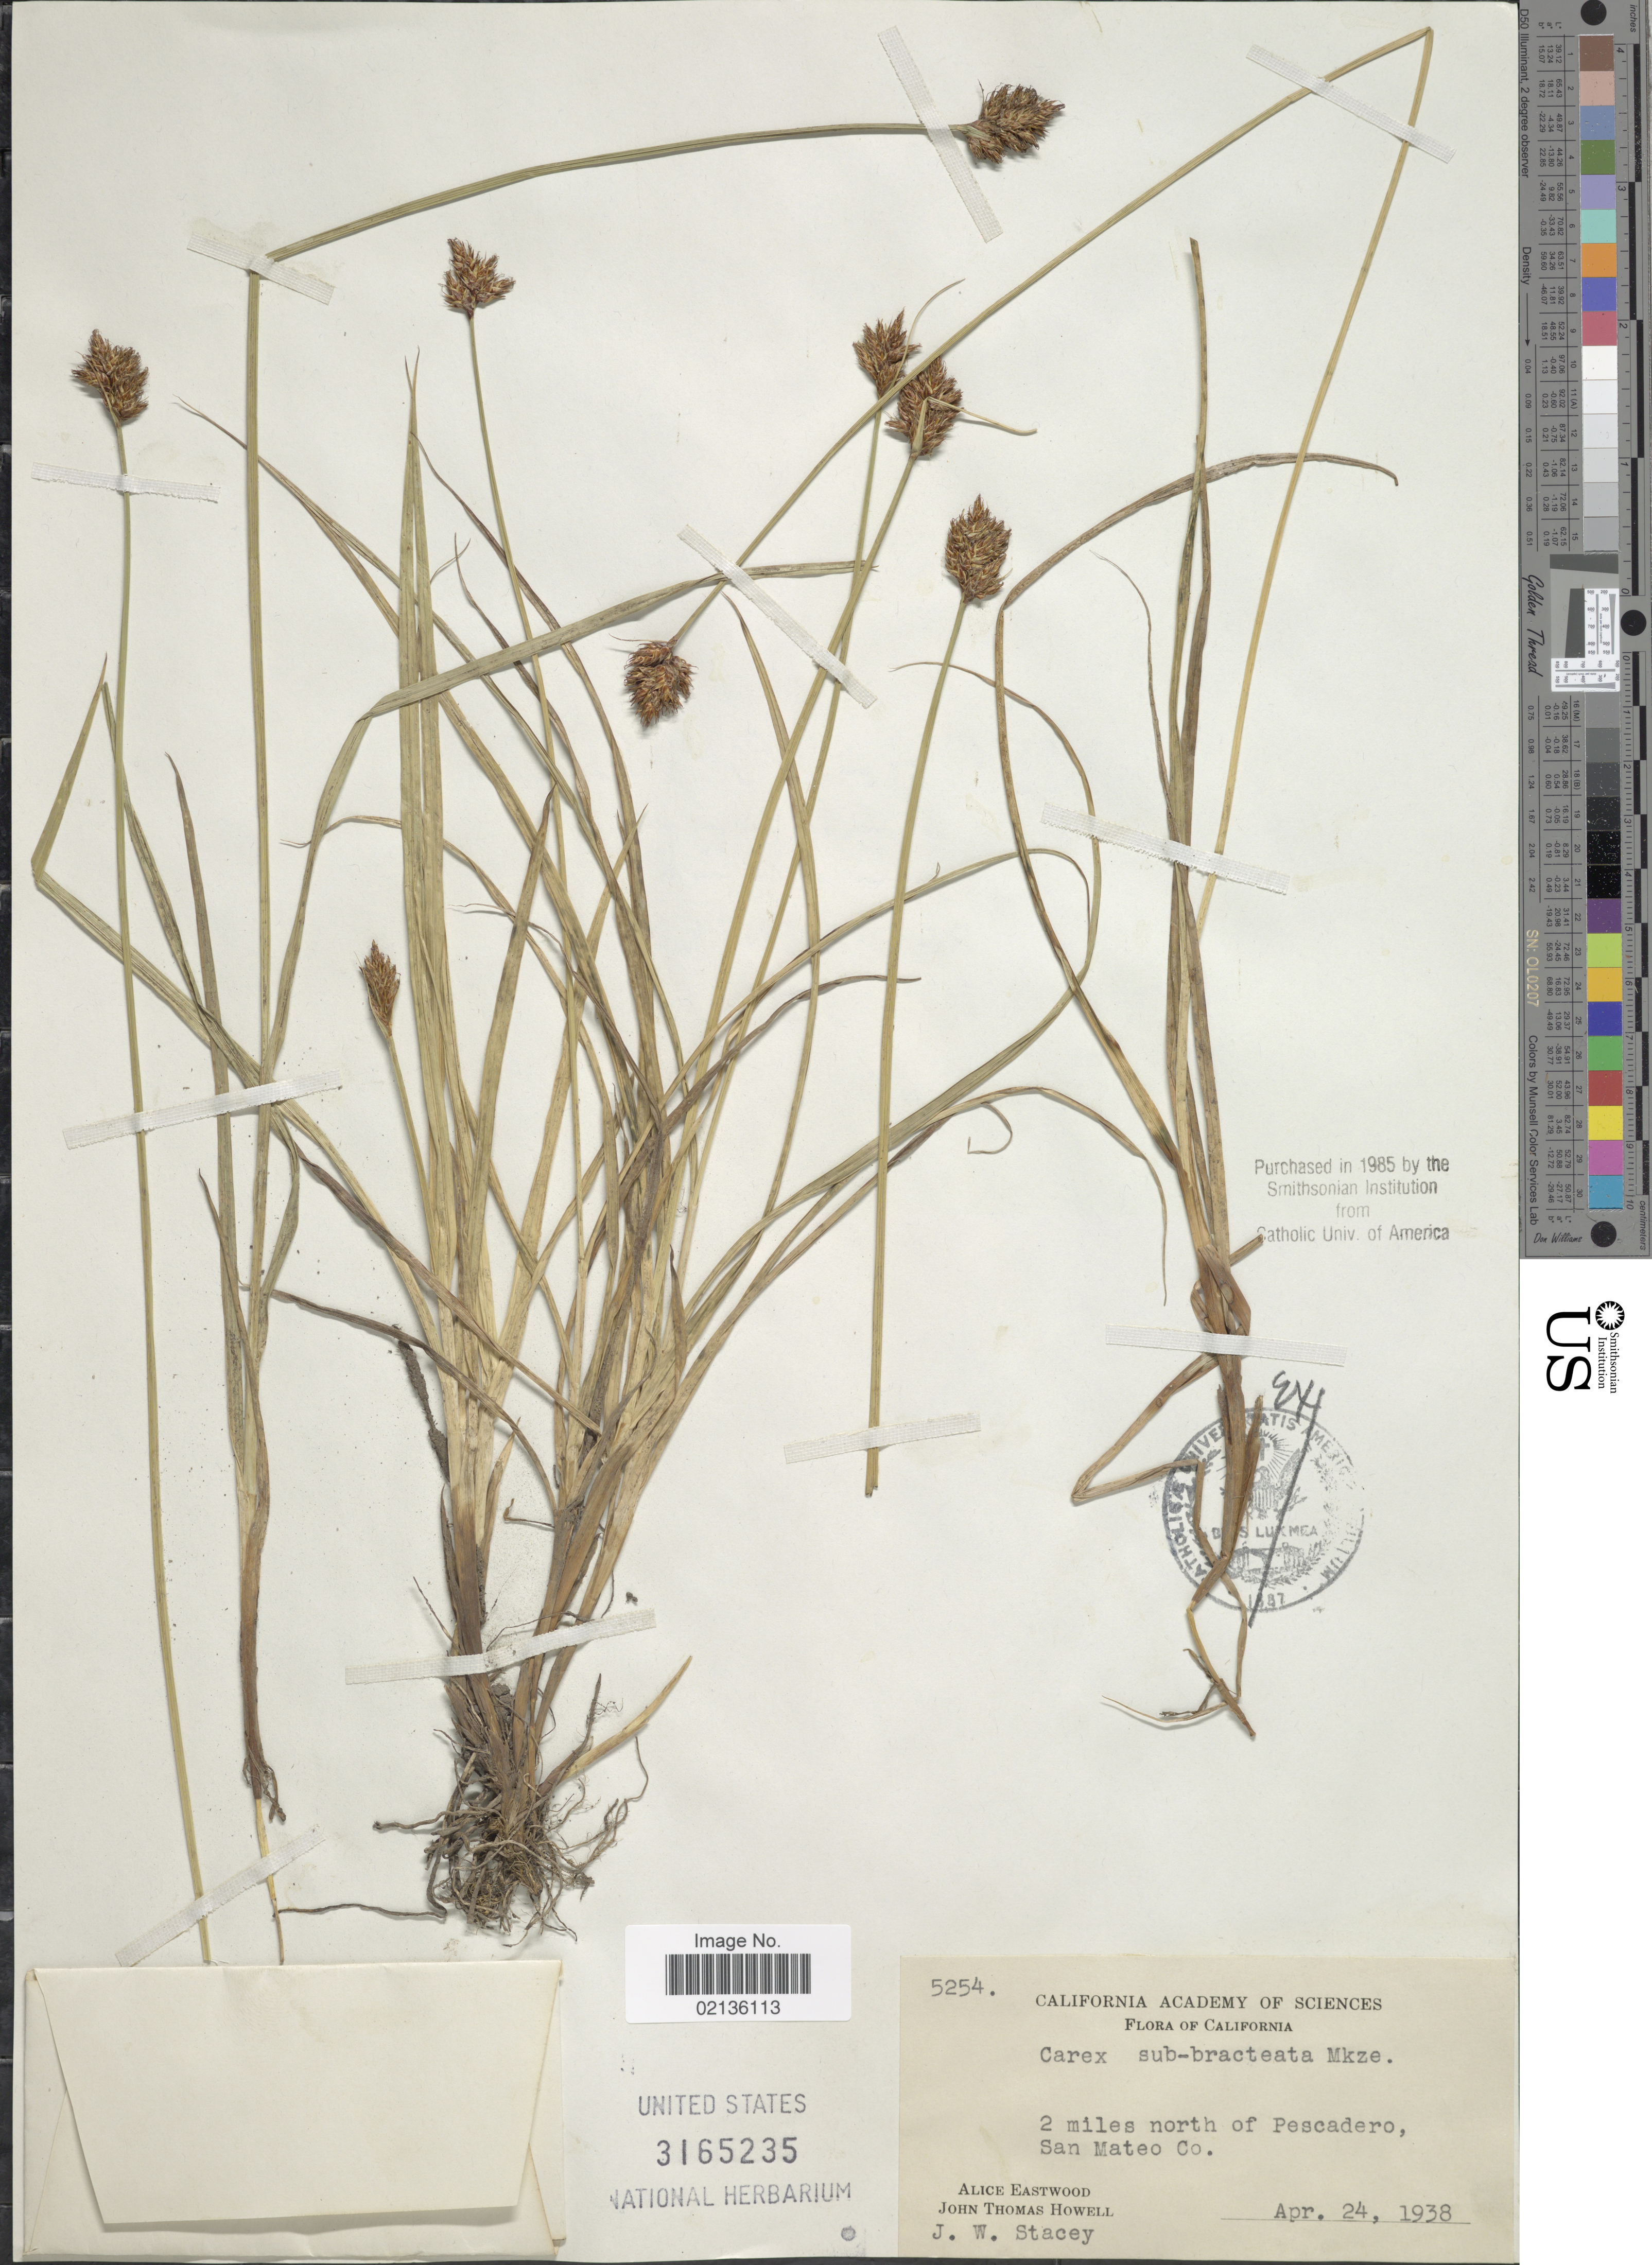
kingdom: Plantae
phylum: Tracheophyta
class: Liliopsida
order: Poales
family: Cyperaceae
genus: Carex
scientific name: Carex subbracteata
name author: Mack.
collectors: A. Eastwood, J. T. Howell & J. W. Stacey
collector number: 5254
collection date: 1938-04-24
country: United States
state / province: California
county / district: San Mateo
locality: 2 miles north of Pescadero, San Mateo Co.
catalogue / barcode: US 3165235